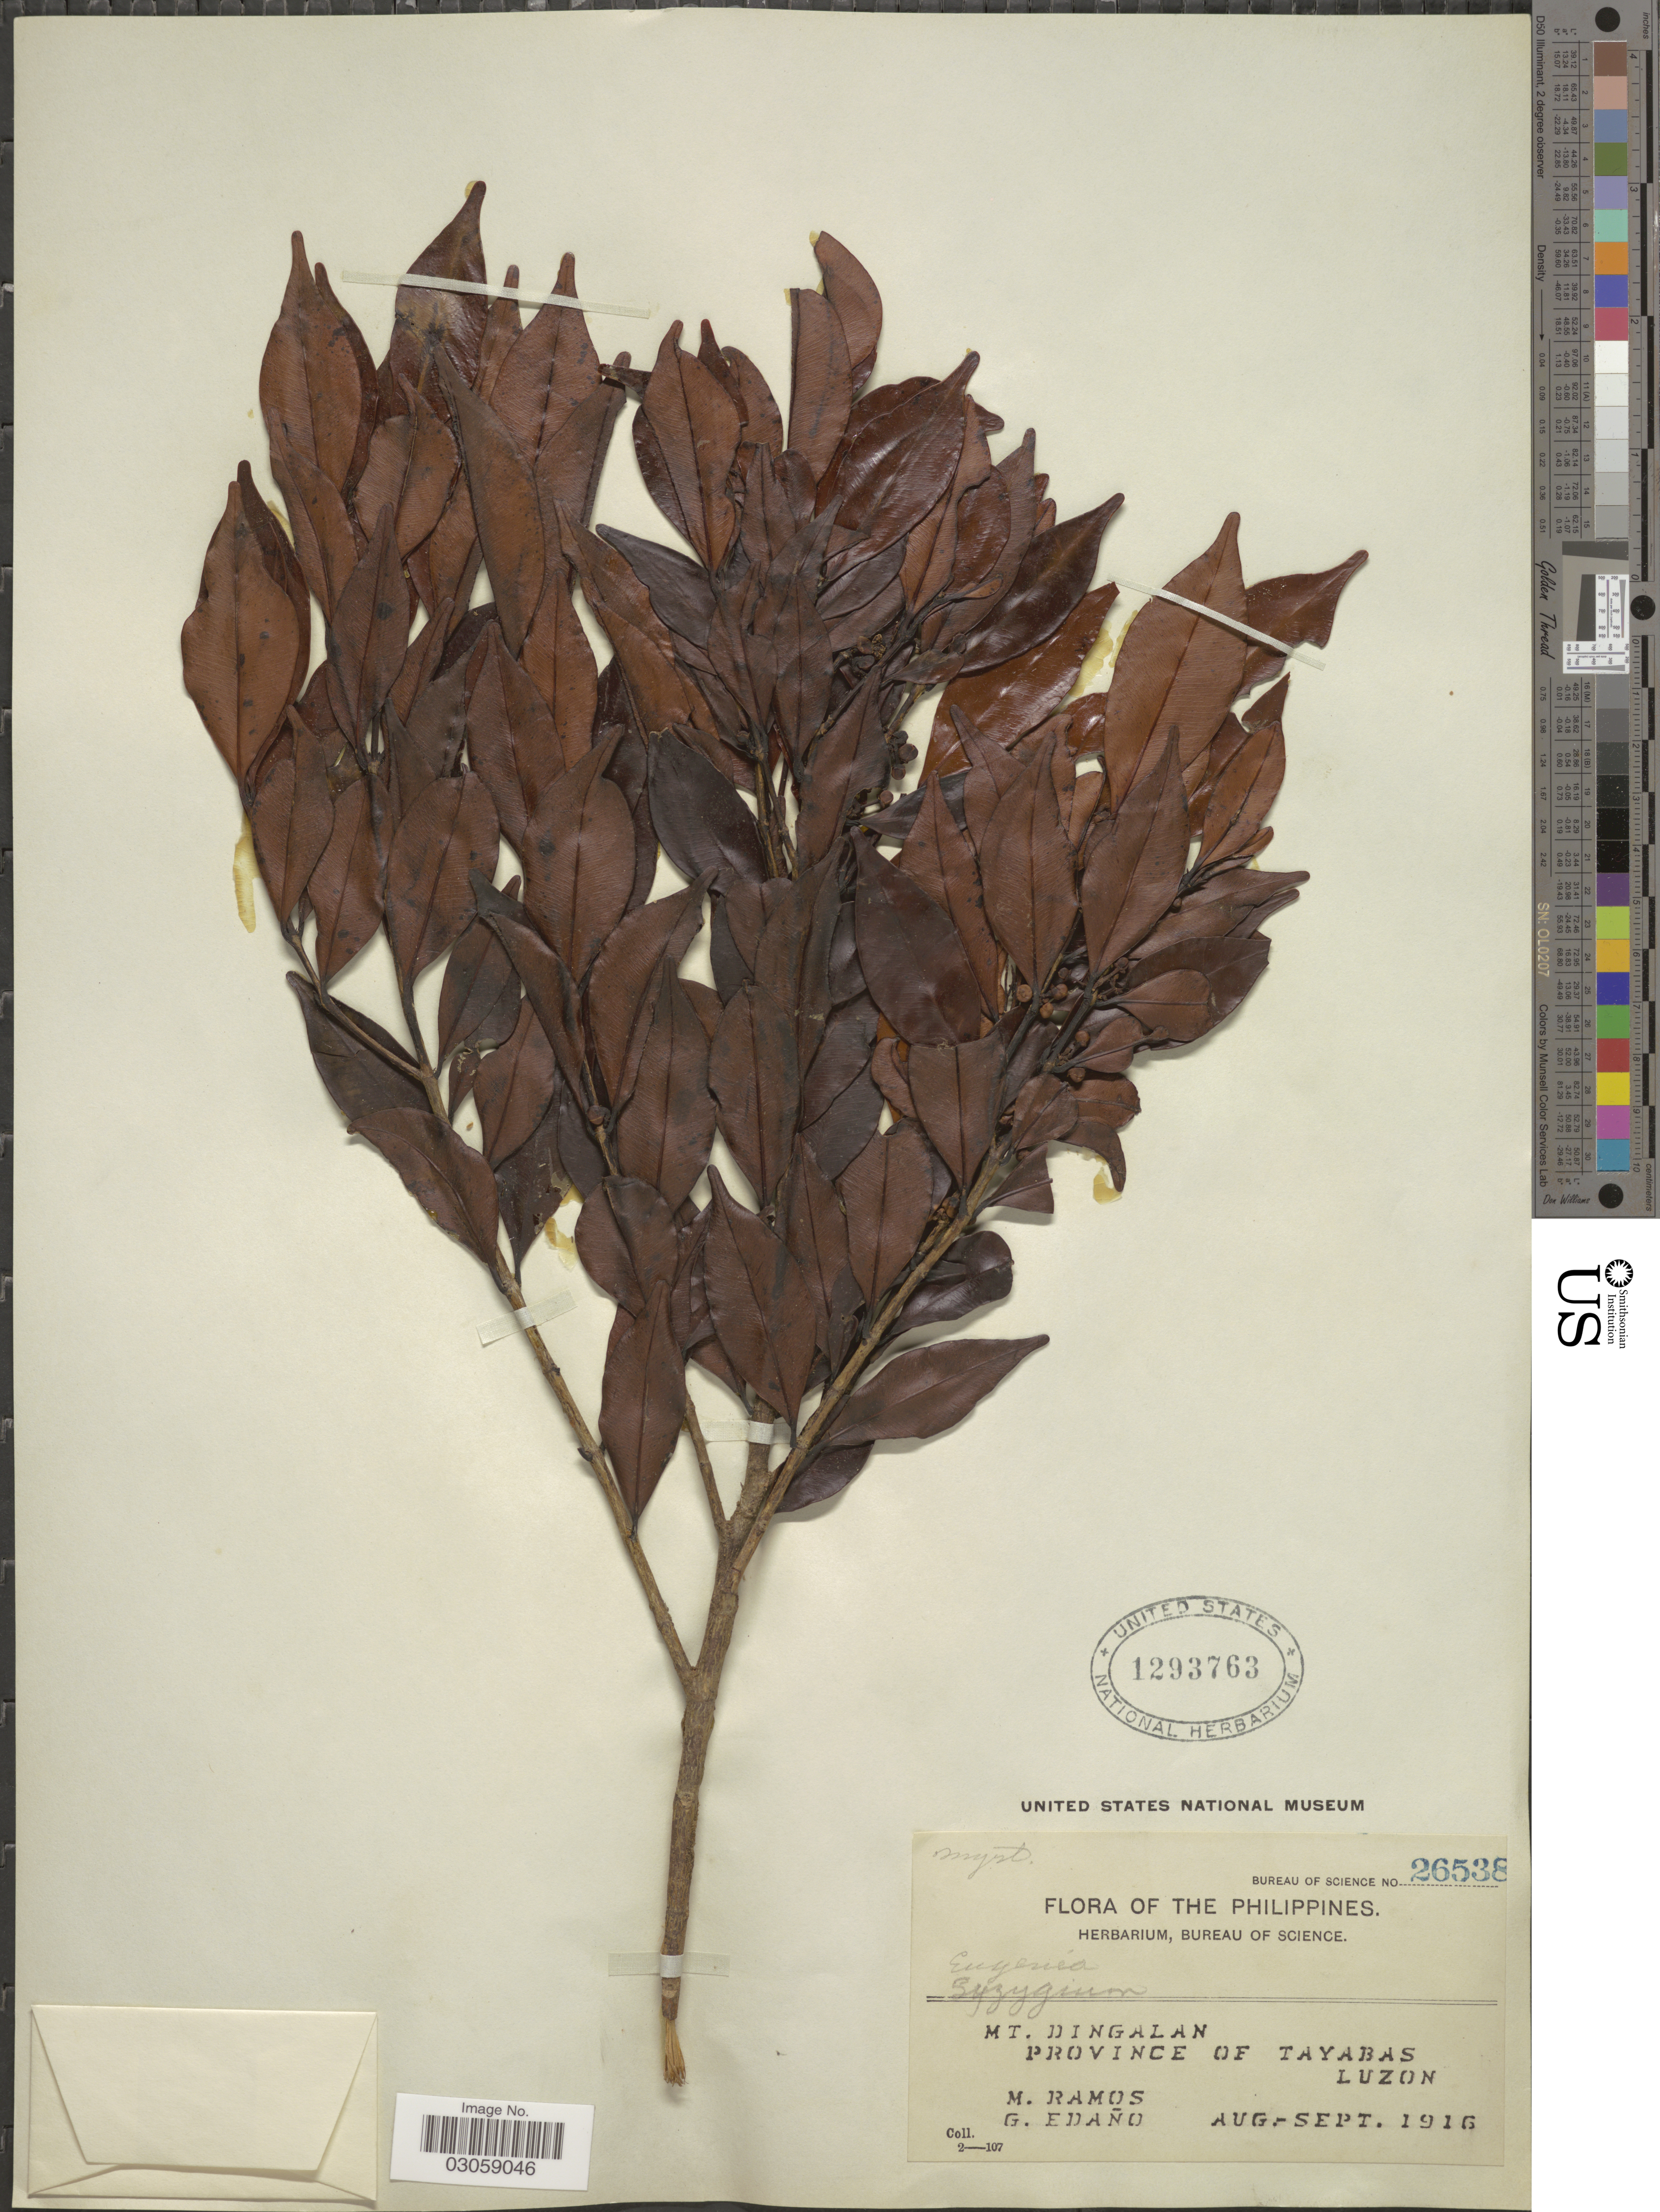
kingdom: Plantae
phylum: Tracheophyta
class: Magnoliopsida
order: Myrtales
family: Myrtaceae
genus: Syzygium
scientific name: Syzygium sp.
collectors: M. Ramos & G. Edaño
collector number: Bureau of science 26538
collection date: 1916-08/1916-09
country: Philippines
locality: Mt. Dingalan, Province of Tayabas, Luzon.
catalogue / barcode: US 1293763